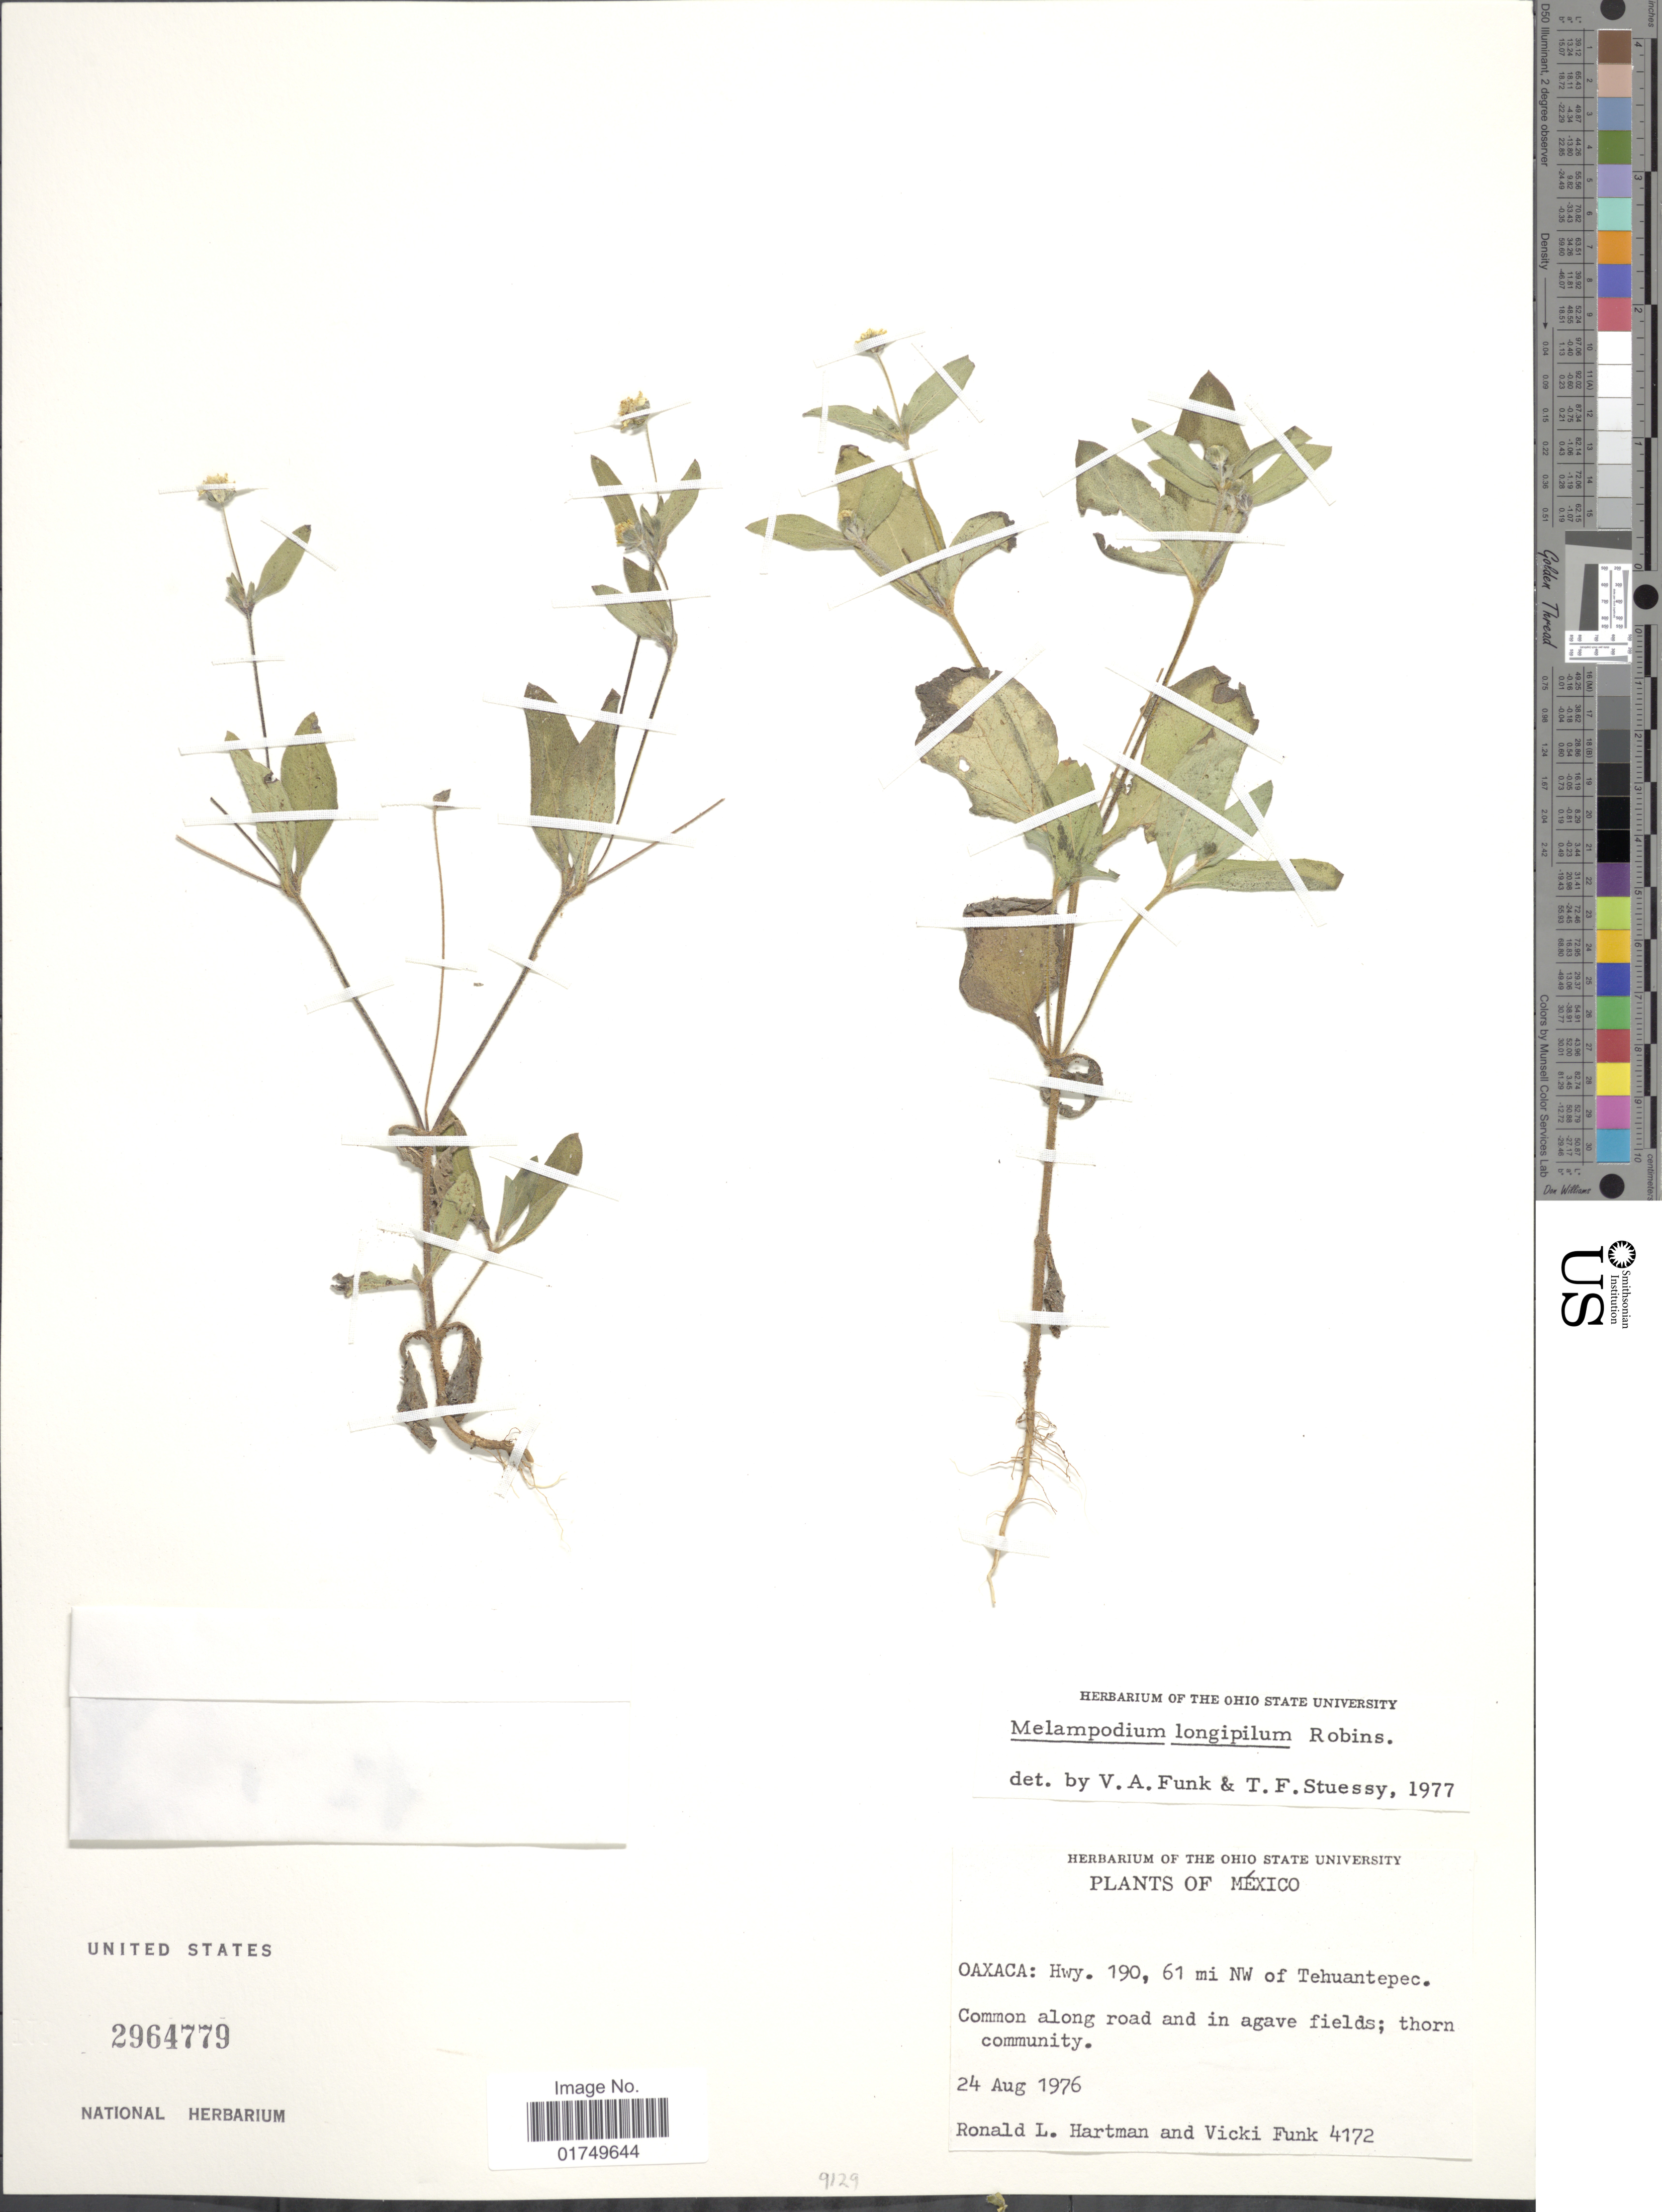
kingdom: Plantae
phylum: Tracheophyta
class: Magnoliopsida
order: Asterales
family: Asteraceae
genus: Melampodium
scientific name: Melampodium longipilum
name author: B.L. Rob.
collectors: R. L. Hartman & V. Funk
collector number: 4172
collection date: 1976-08-24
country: Mexico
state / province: Oaxaca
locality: Hwy. 190, 61 mi NW of Tehuantepec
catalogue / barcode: US 2964779